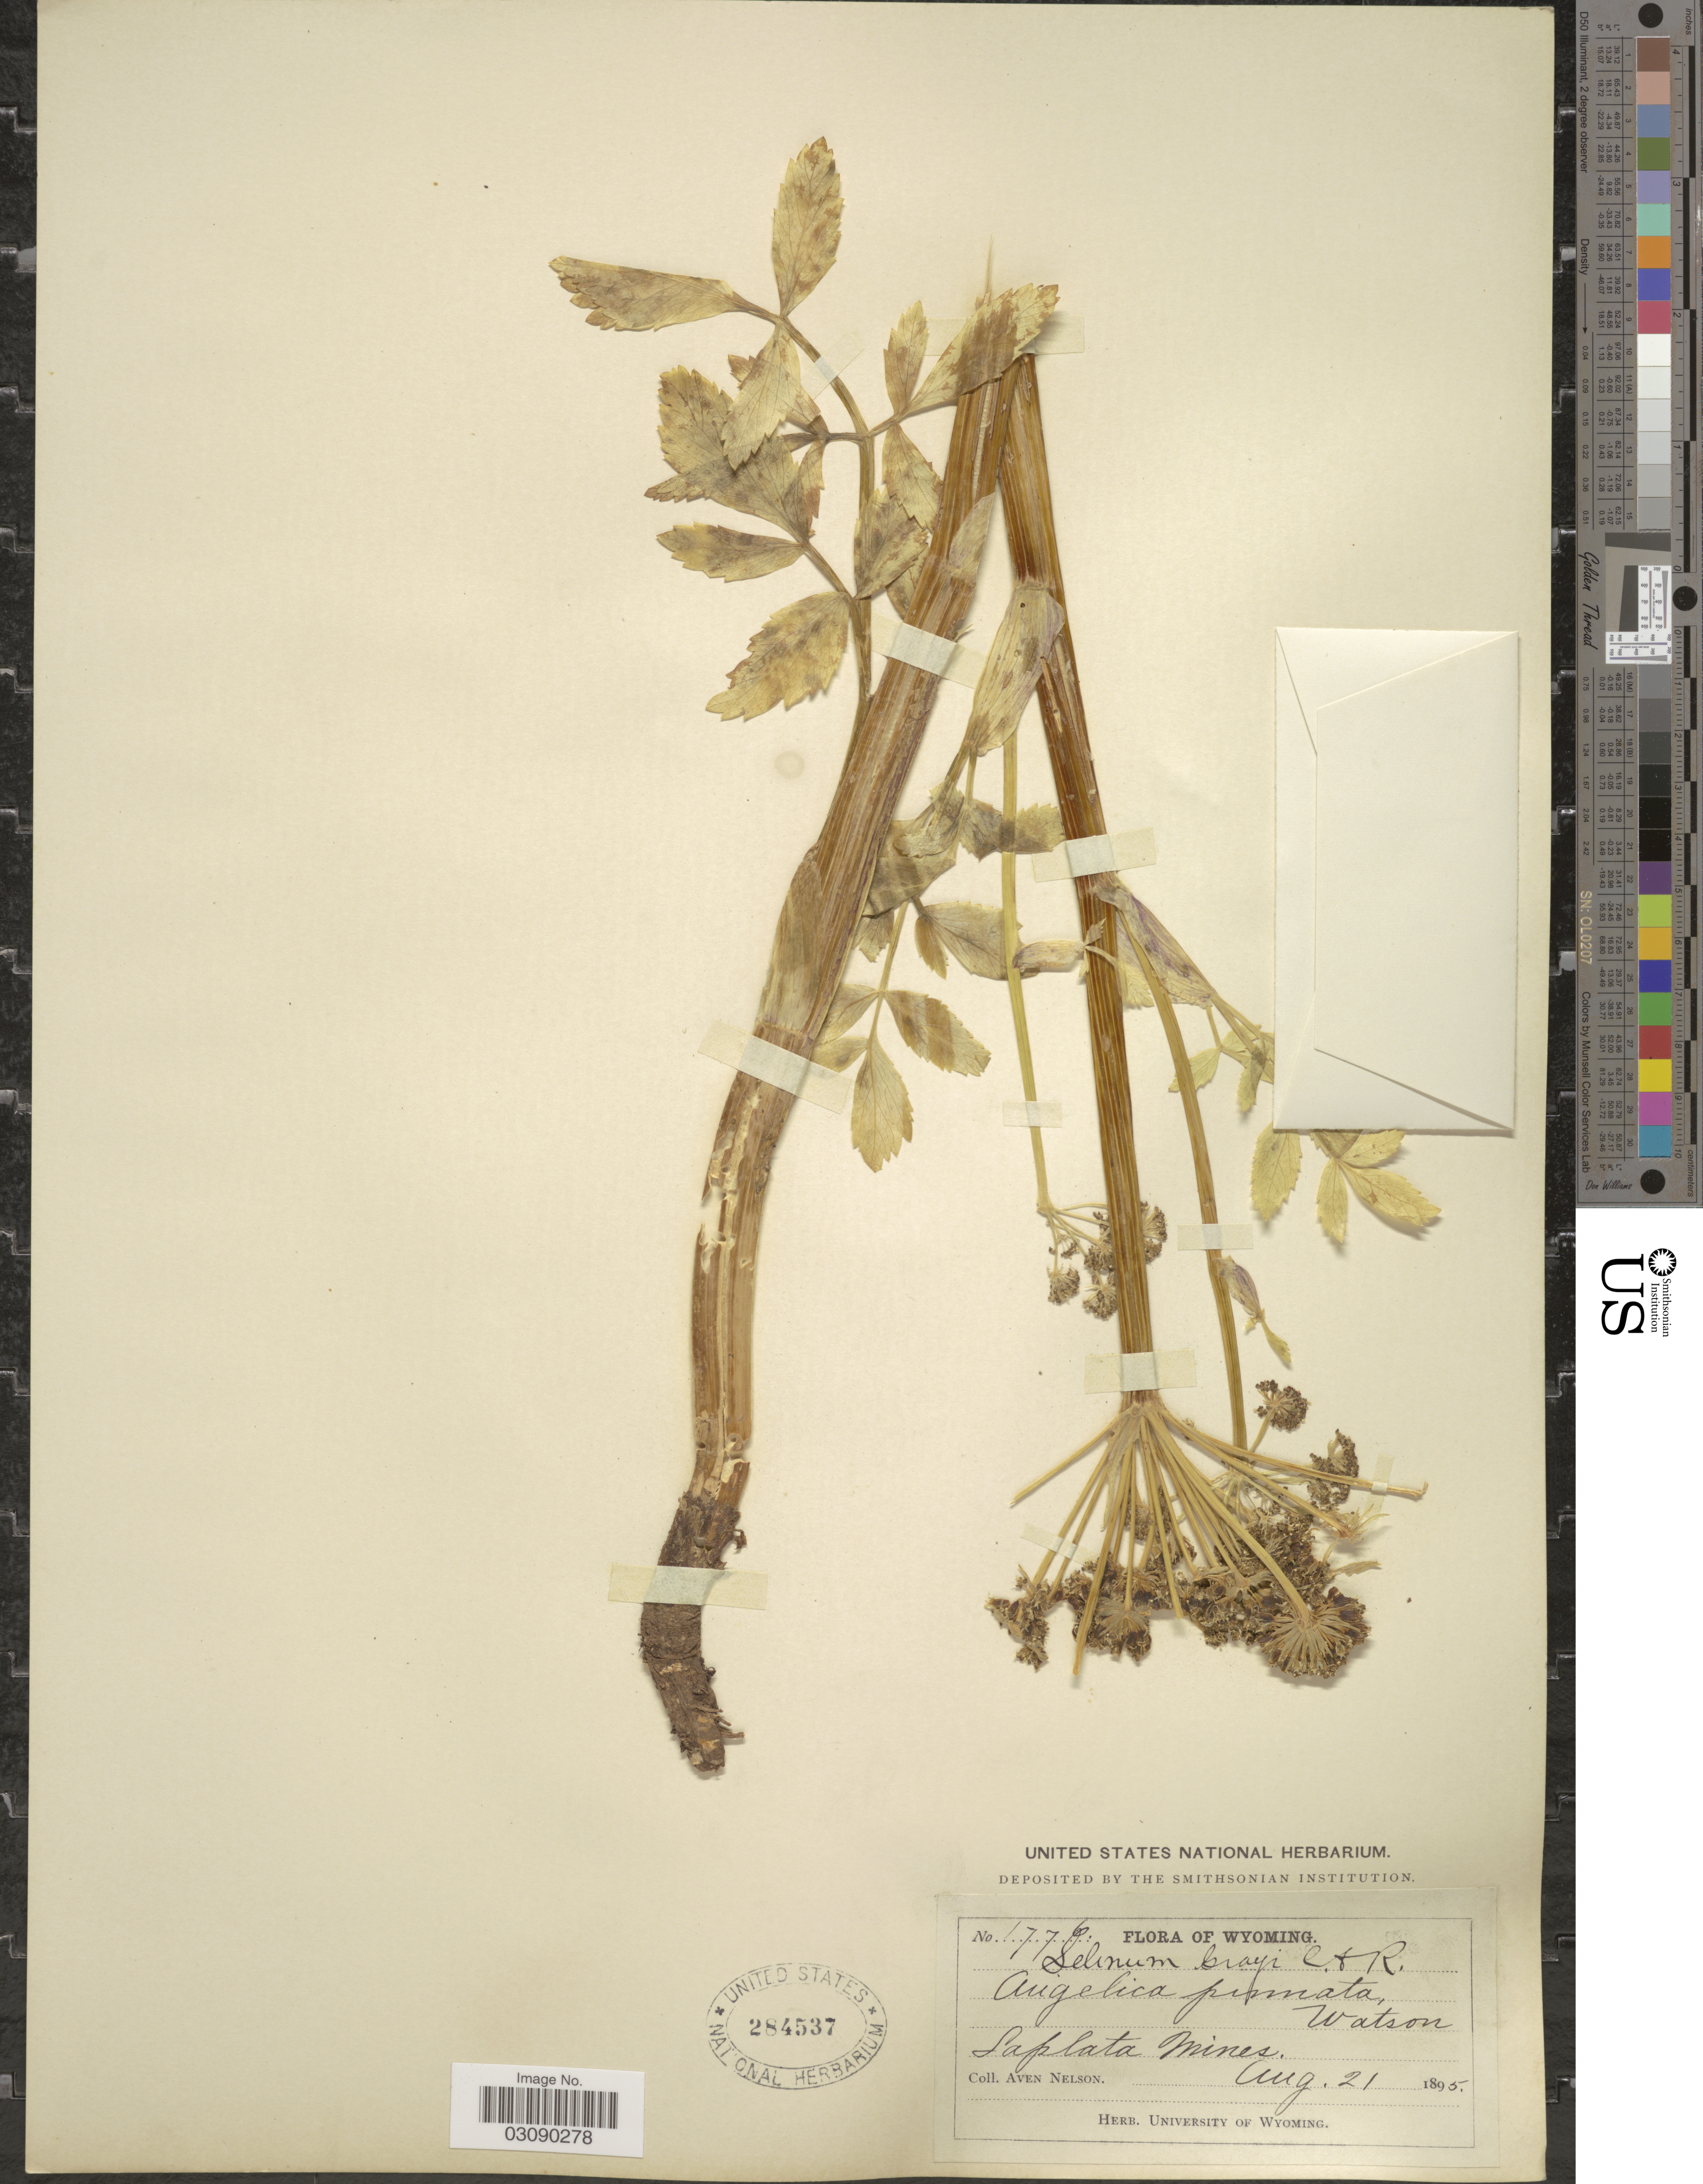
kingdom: Plantae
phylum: Tracheophyta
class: Magnoliopsida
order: Apiales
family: Apiaceae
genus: Angelica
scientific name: Angelica grayi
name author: (J.M. Coult. & Rose) J.M. Coult. & Rose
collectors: A. Nelson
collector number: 1776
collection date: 1895-08-21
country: United States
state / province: Wyoming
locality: Laplata Mines.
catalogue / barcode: US 284537